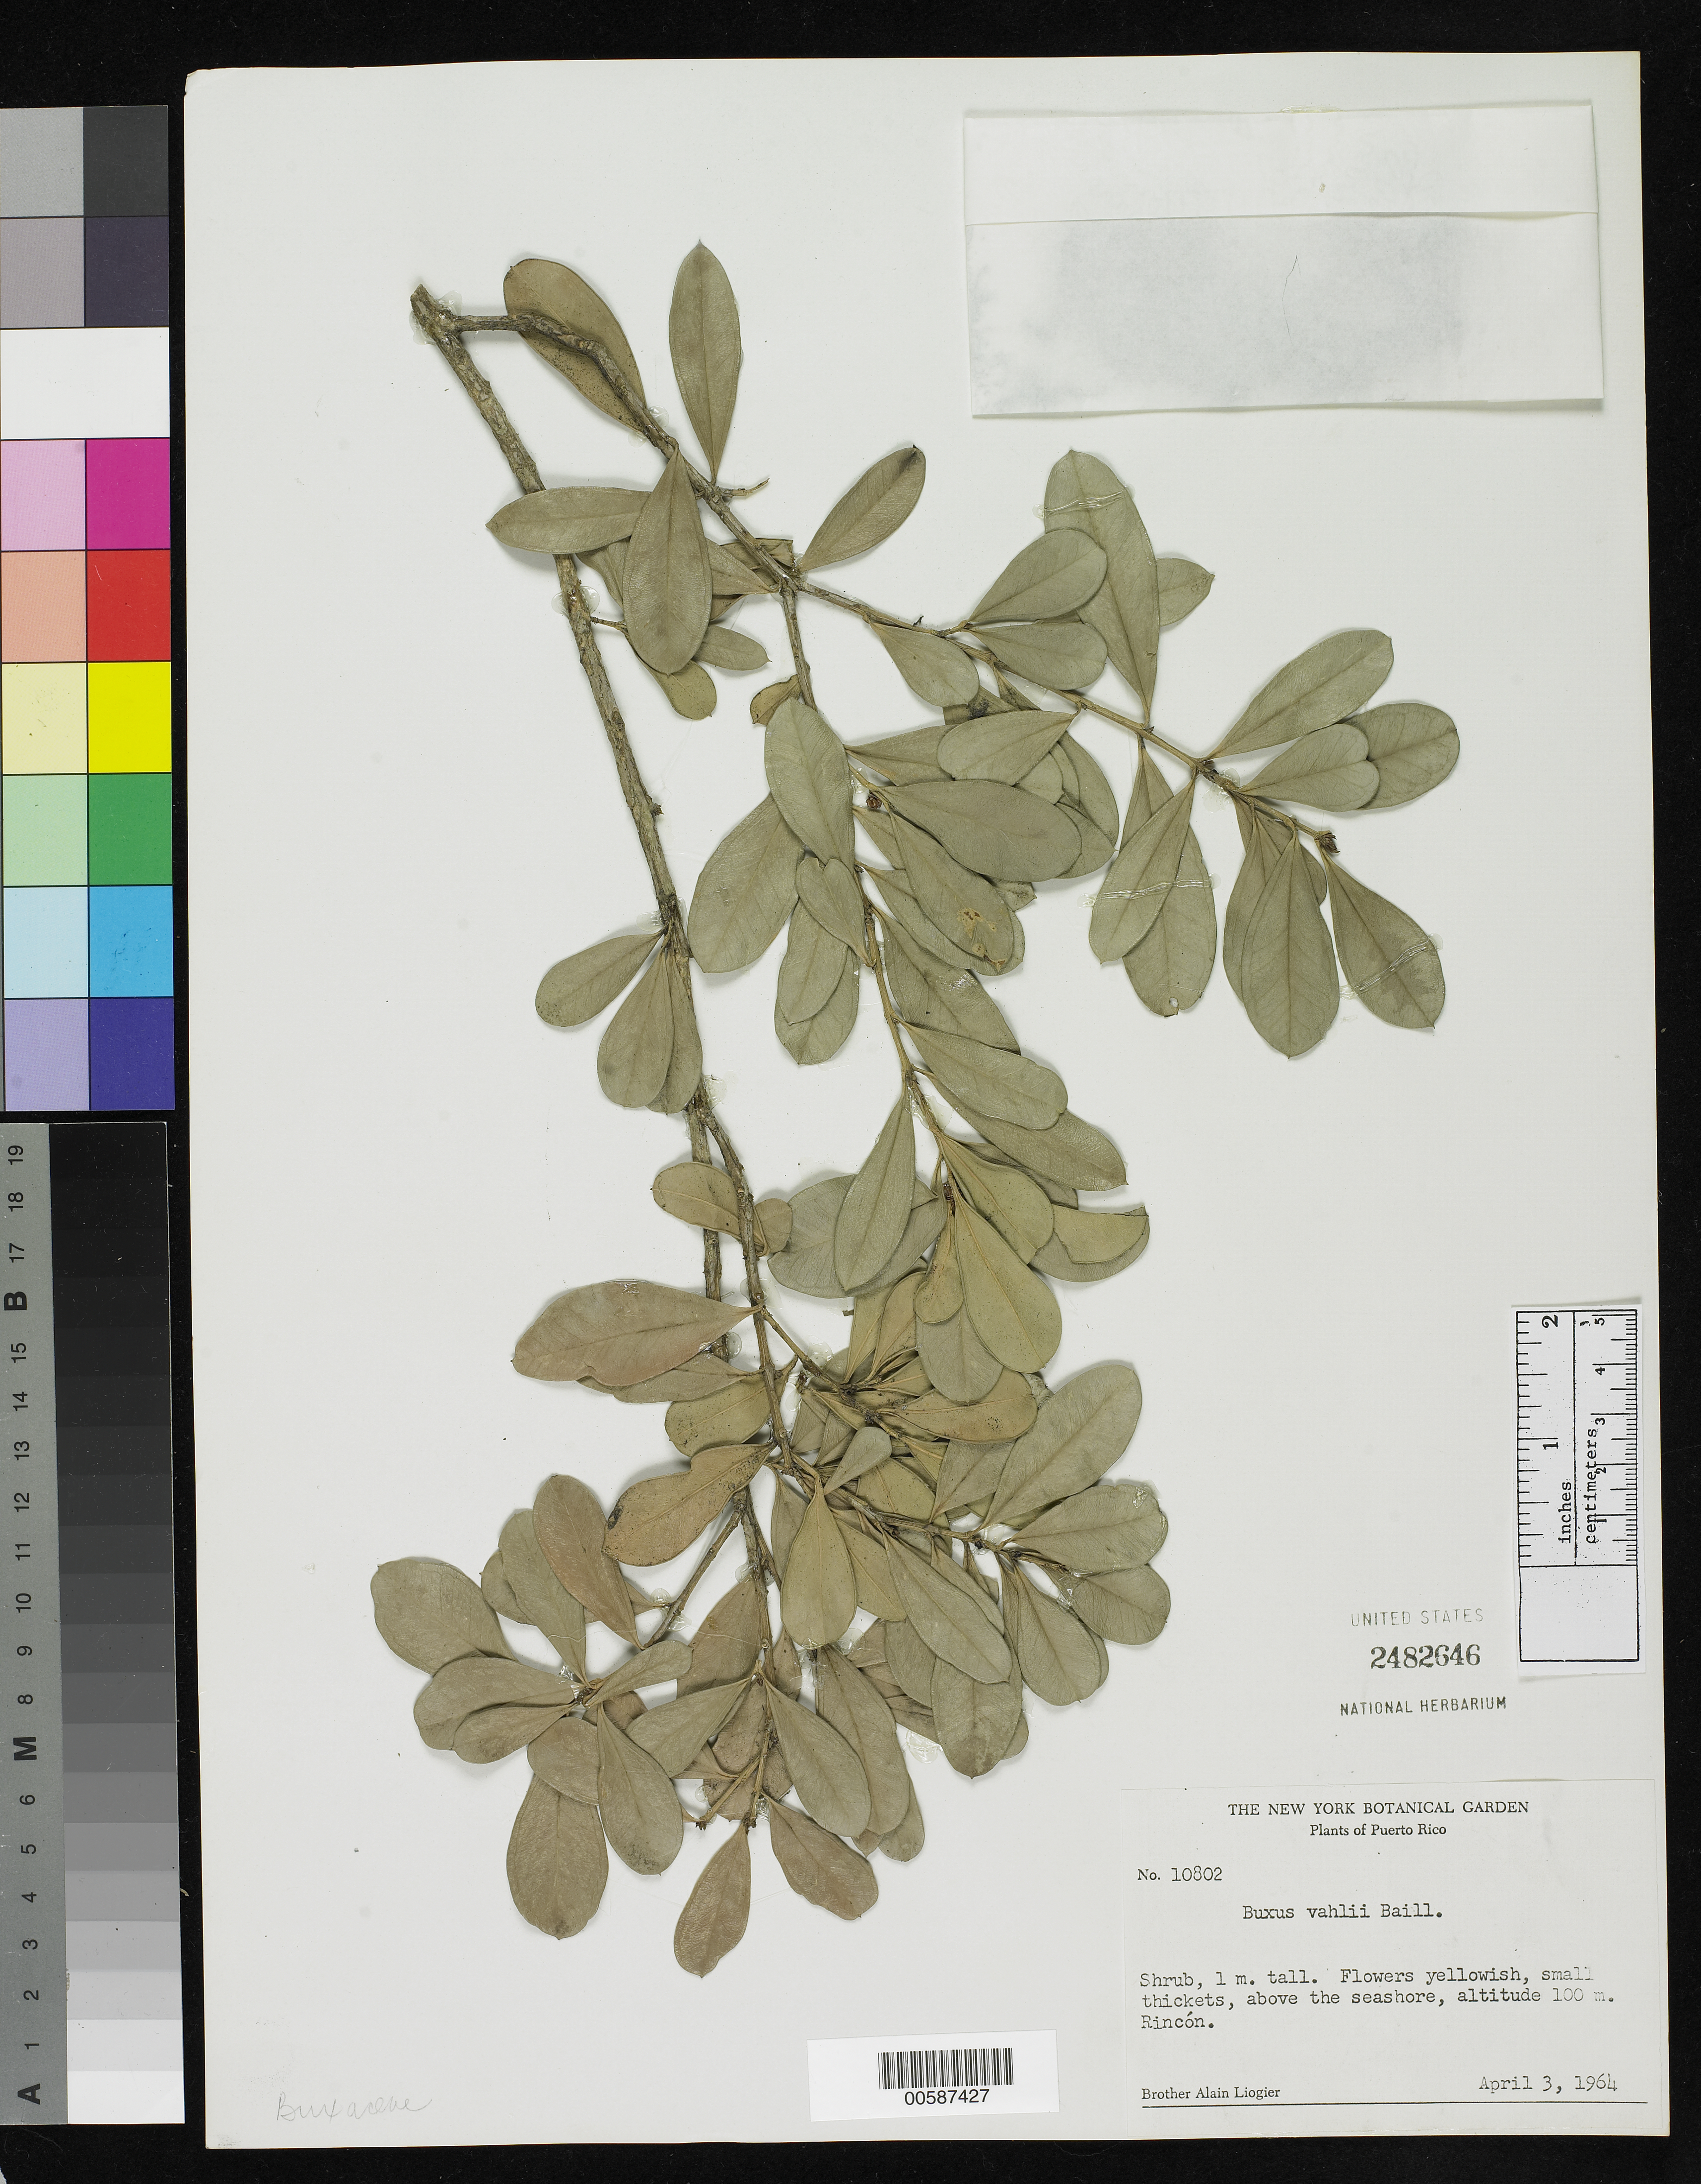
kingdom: Plantae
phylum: Tracheophyta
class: Magnoliopsida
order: Buxales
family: Buxaceae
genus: Buxus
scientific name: Buxus vahlii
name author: Baill.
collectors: A. H. Liogier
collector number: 10802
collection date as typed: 03 Apr 1964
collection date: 1964-04-03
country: Puerto Rico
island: Greater Antilles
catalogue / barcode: US 2482646